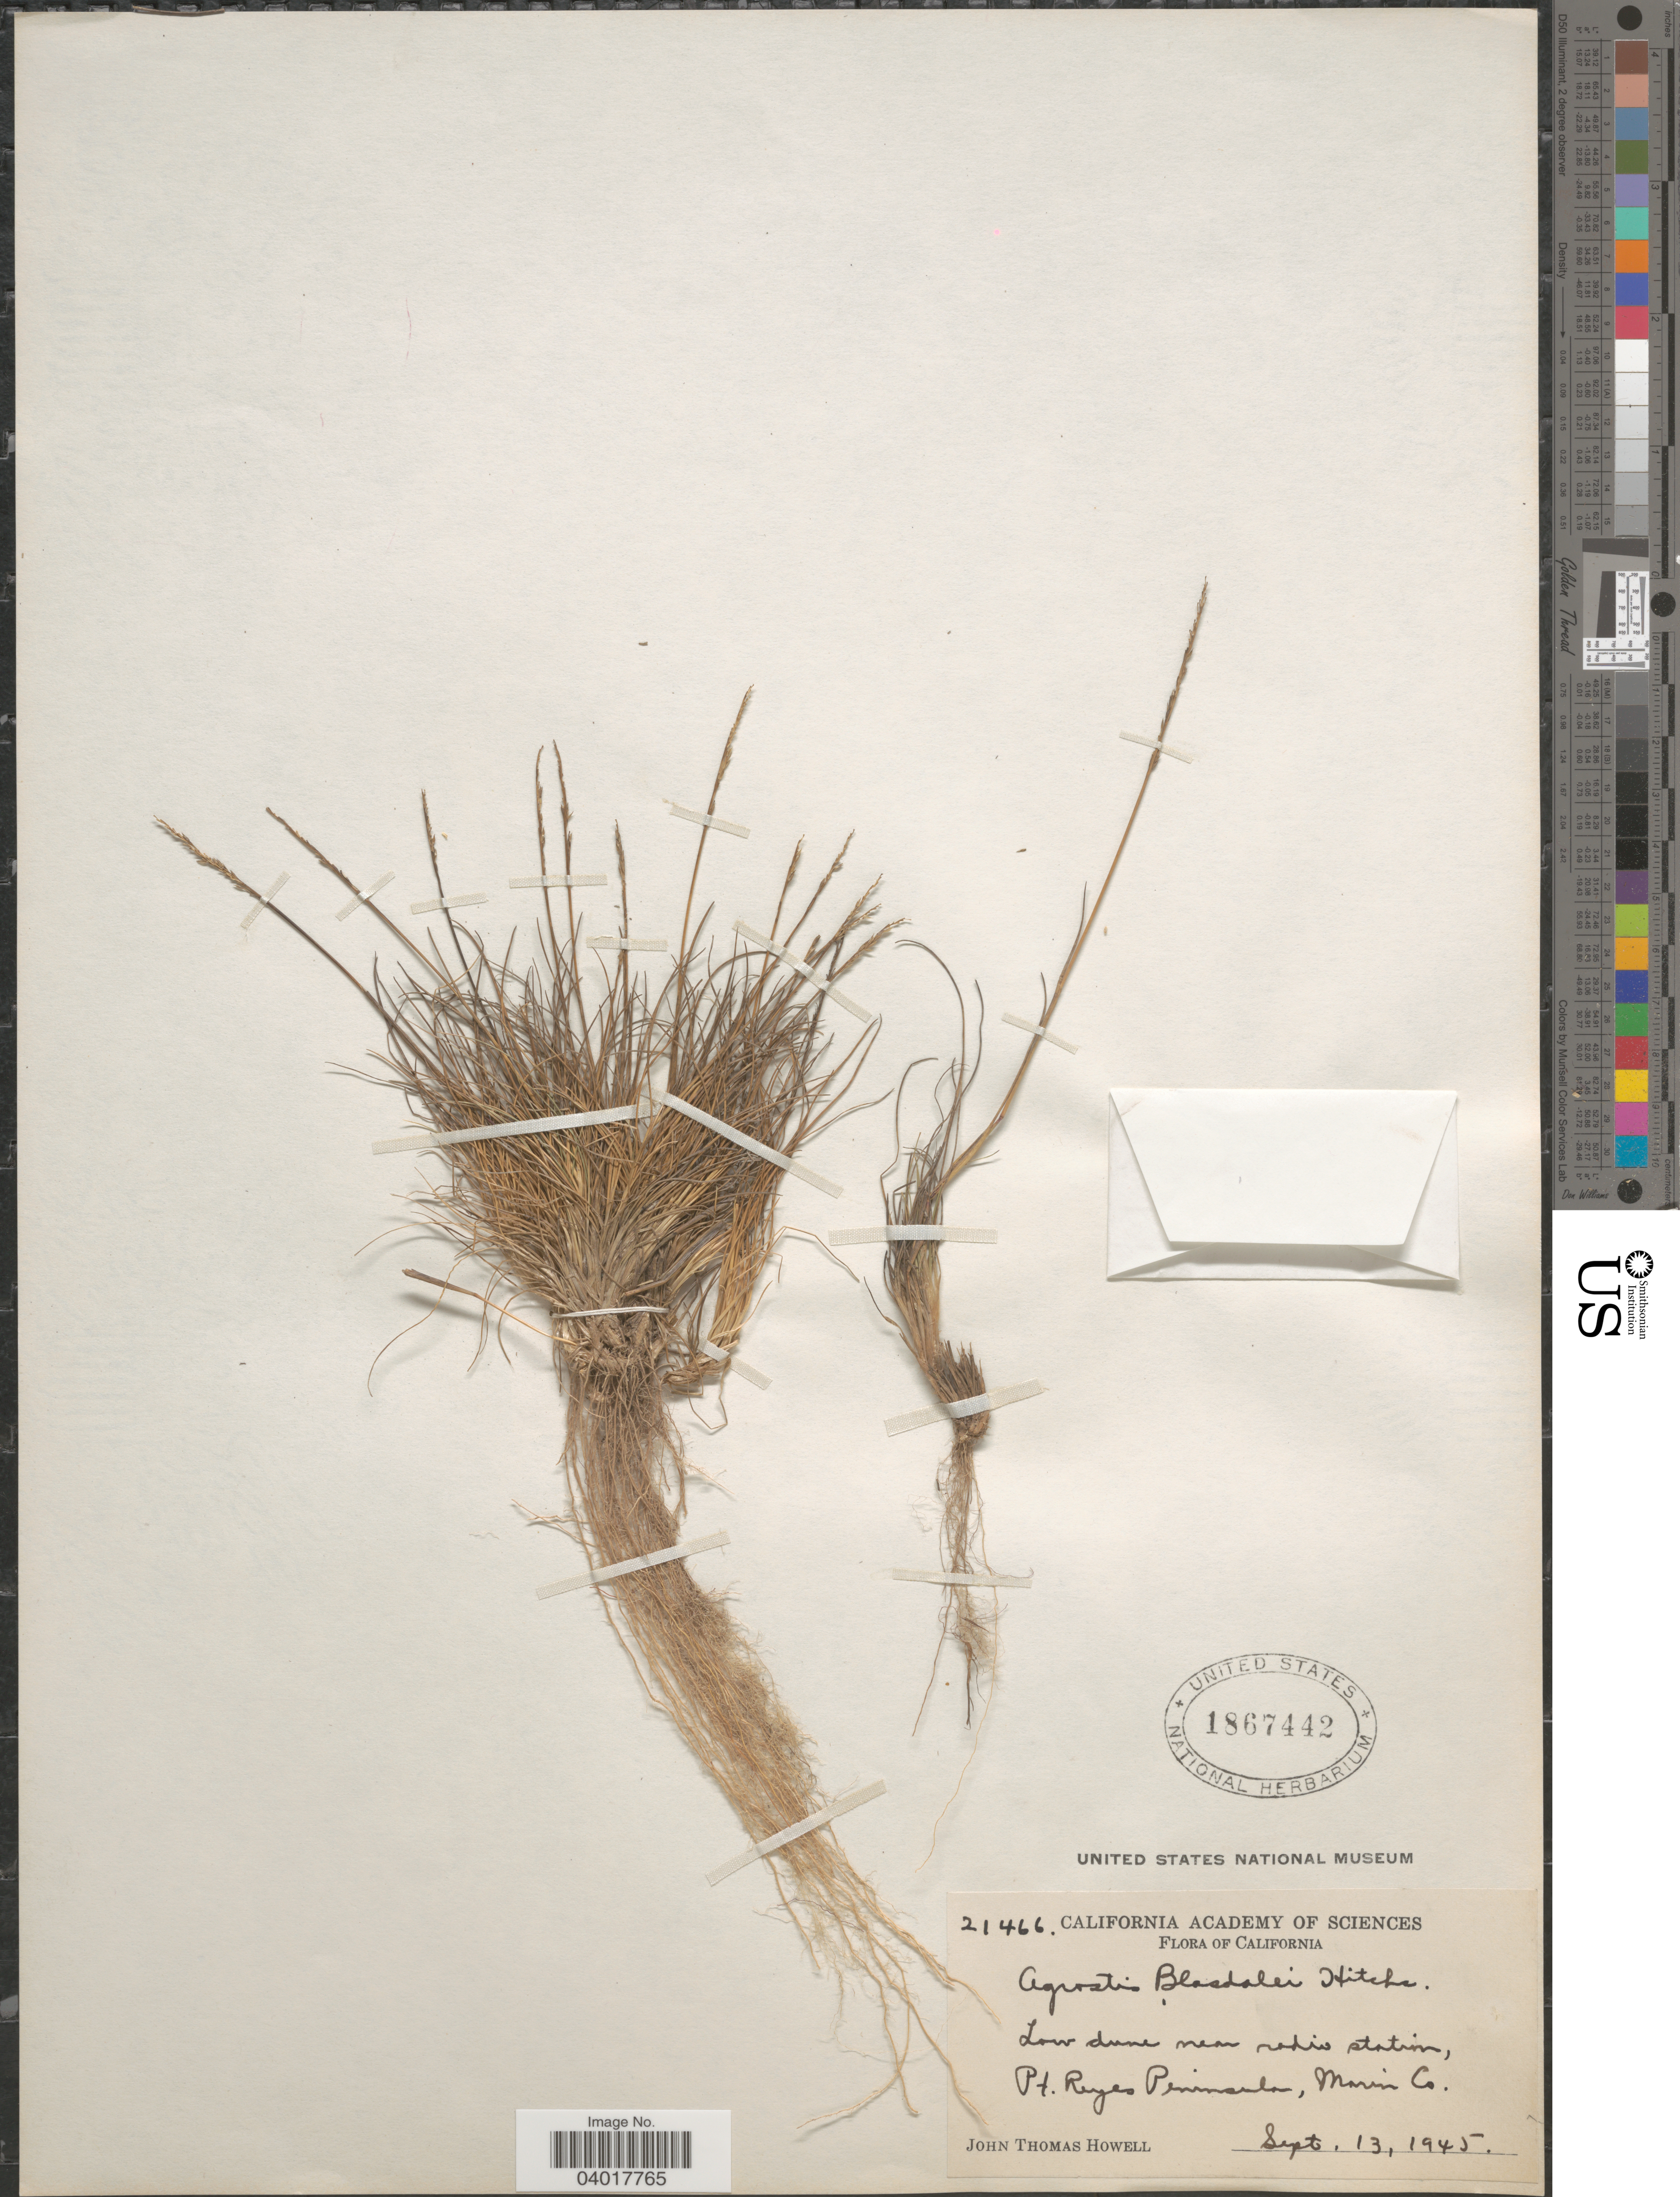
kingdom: Plantae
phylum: Tracheophyta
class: Liliopsida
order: Poales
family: Poaceae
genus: Agrostis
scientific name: Agrostis blasdalei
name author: Hitchc.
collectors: J. T. Howell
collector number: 21466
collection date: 1945-09-13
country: United States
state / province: California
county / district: Marin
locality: Low dune near radio station, Pt. Reyes Peninsula, Marin Co.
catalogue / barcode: US 1867442